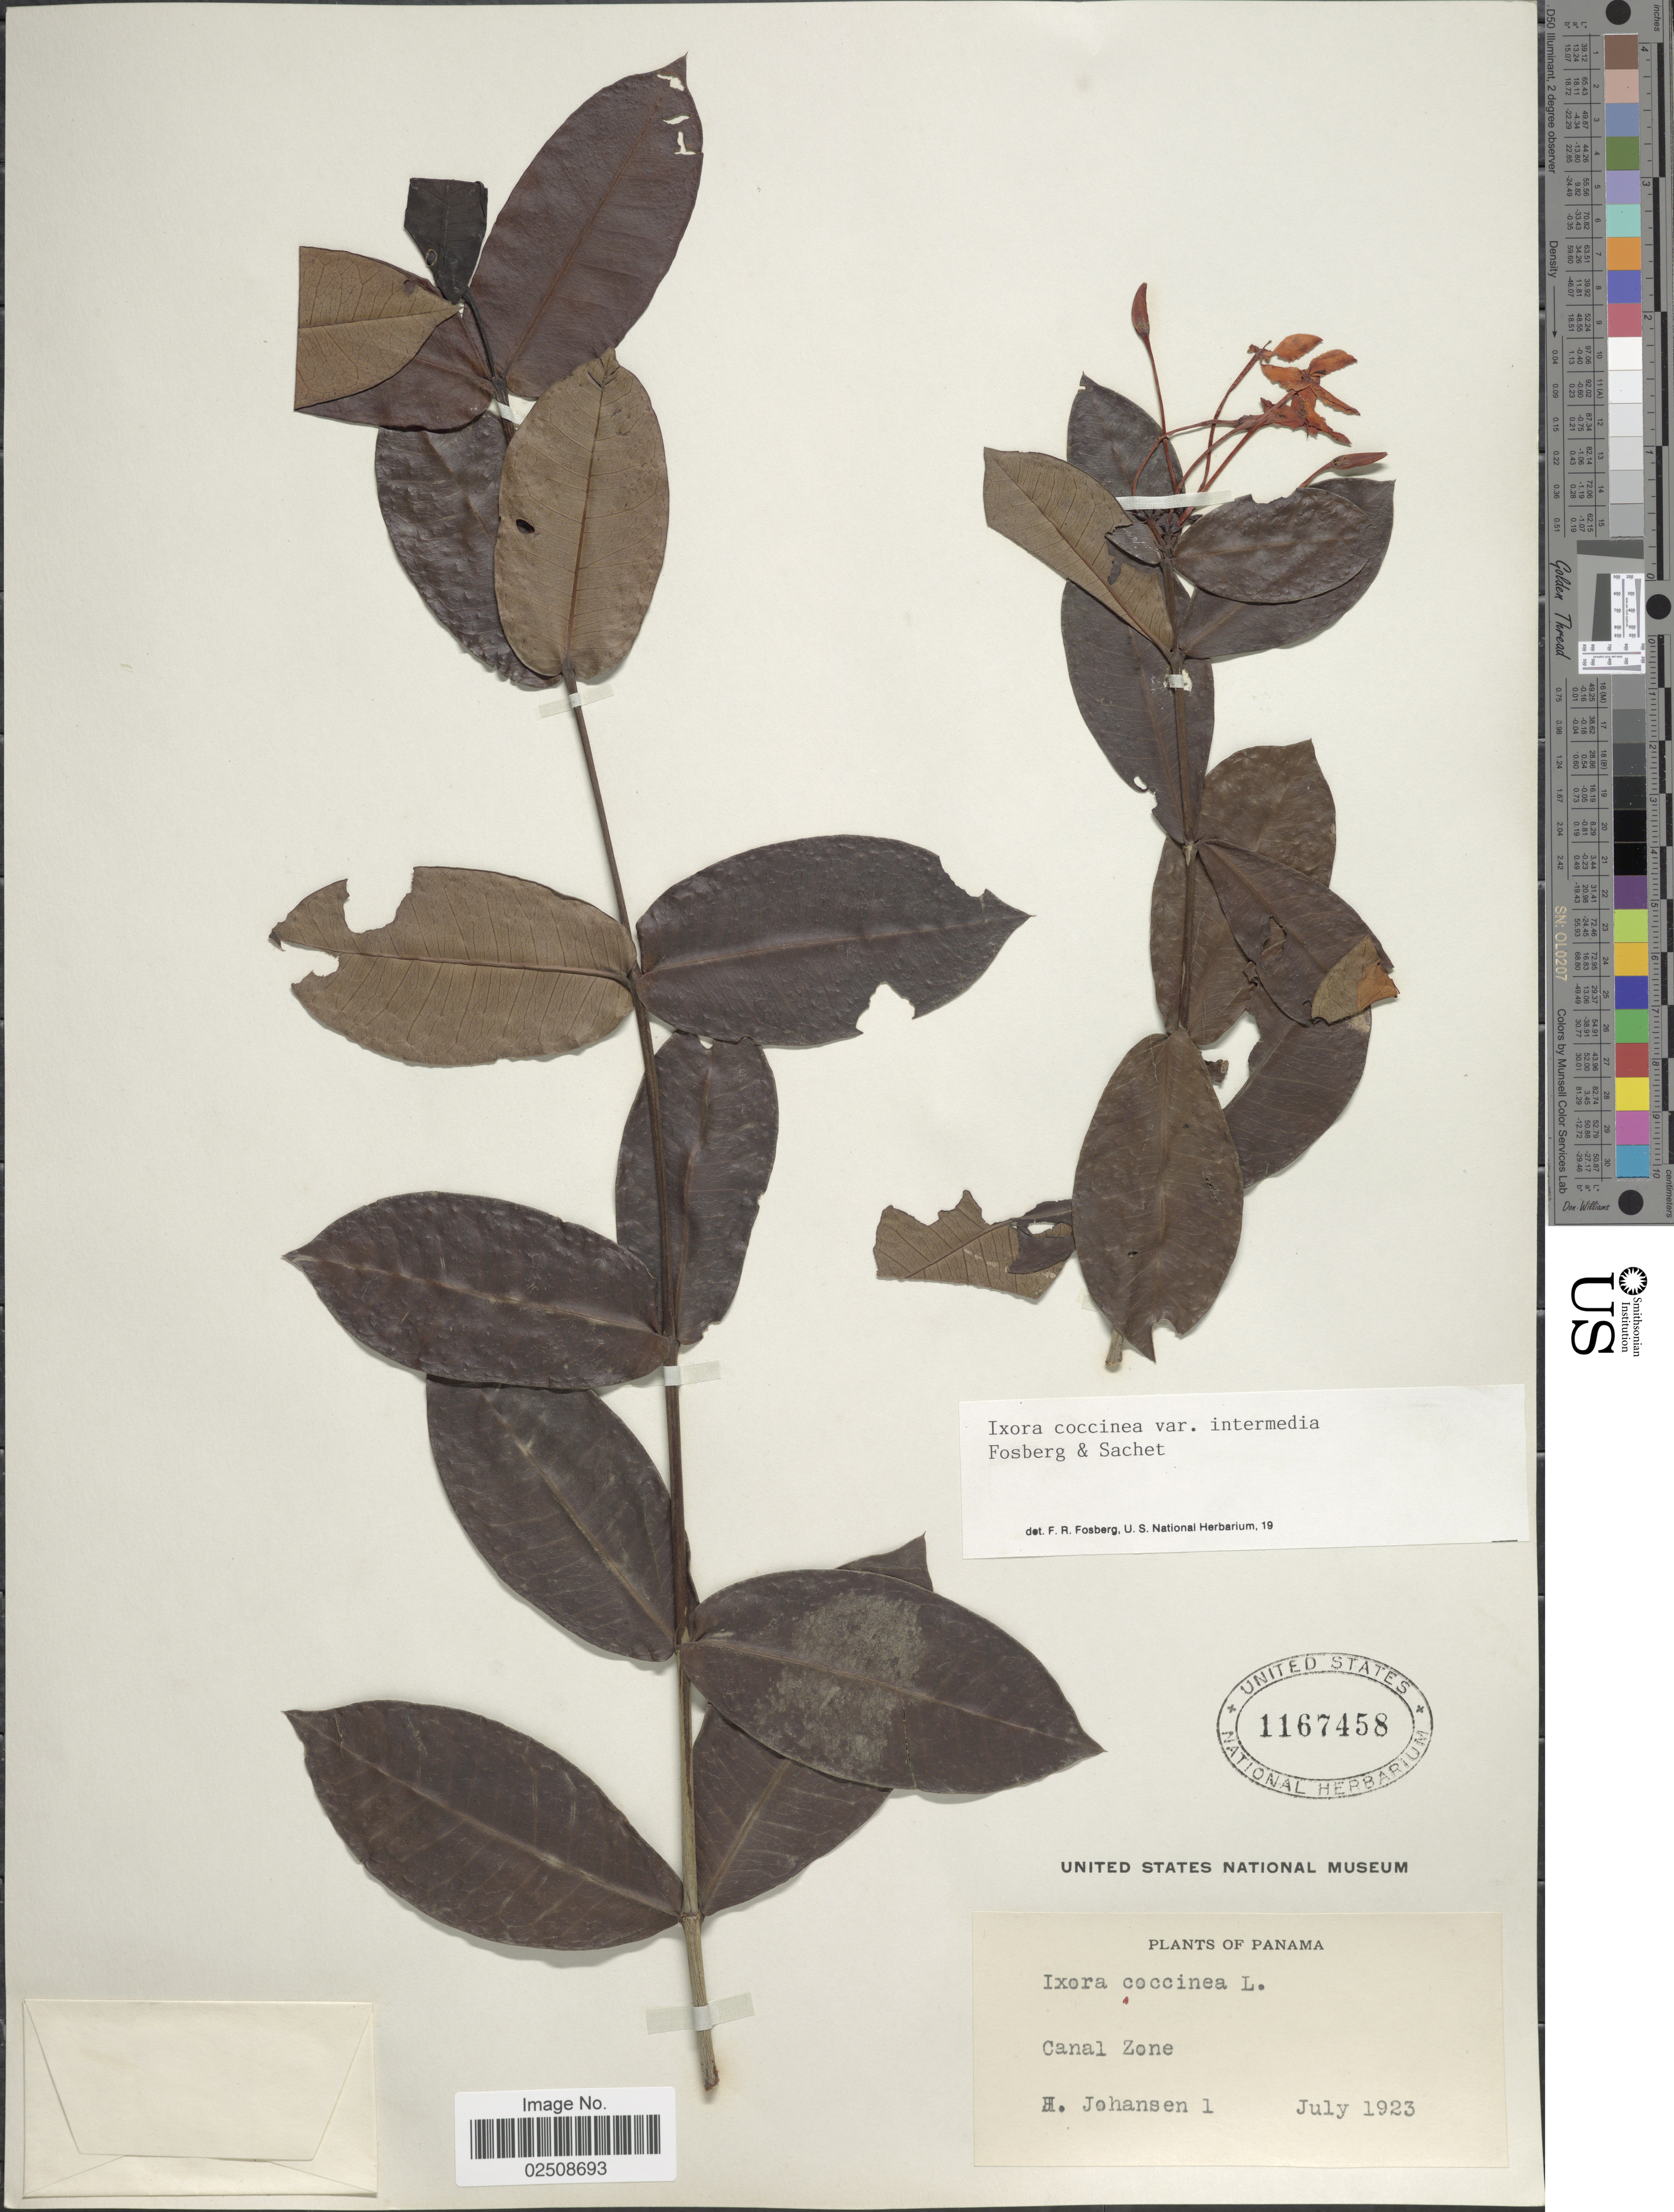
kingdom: Plantae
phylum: Tracheophyta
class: Magnoliopsida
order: Gentianales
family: Rubiaceae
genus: Ixora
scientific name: Ixora coccinea var. intermedia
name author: Fosberg & Sachet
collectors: H. Johansen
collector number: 1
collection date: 1923-07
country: Panama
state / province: Colón / Panamá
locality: Canal Zone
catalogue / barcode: US 1167458